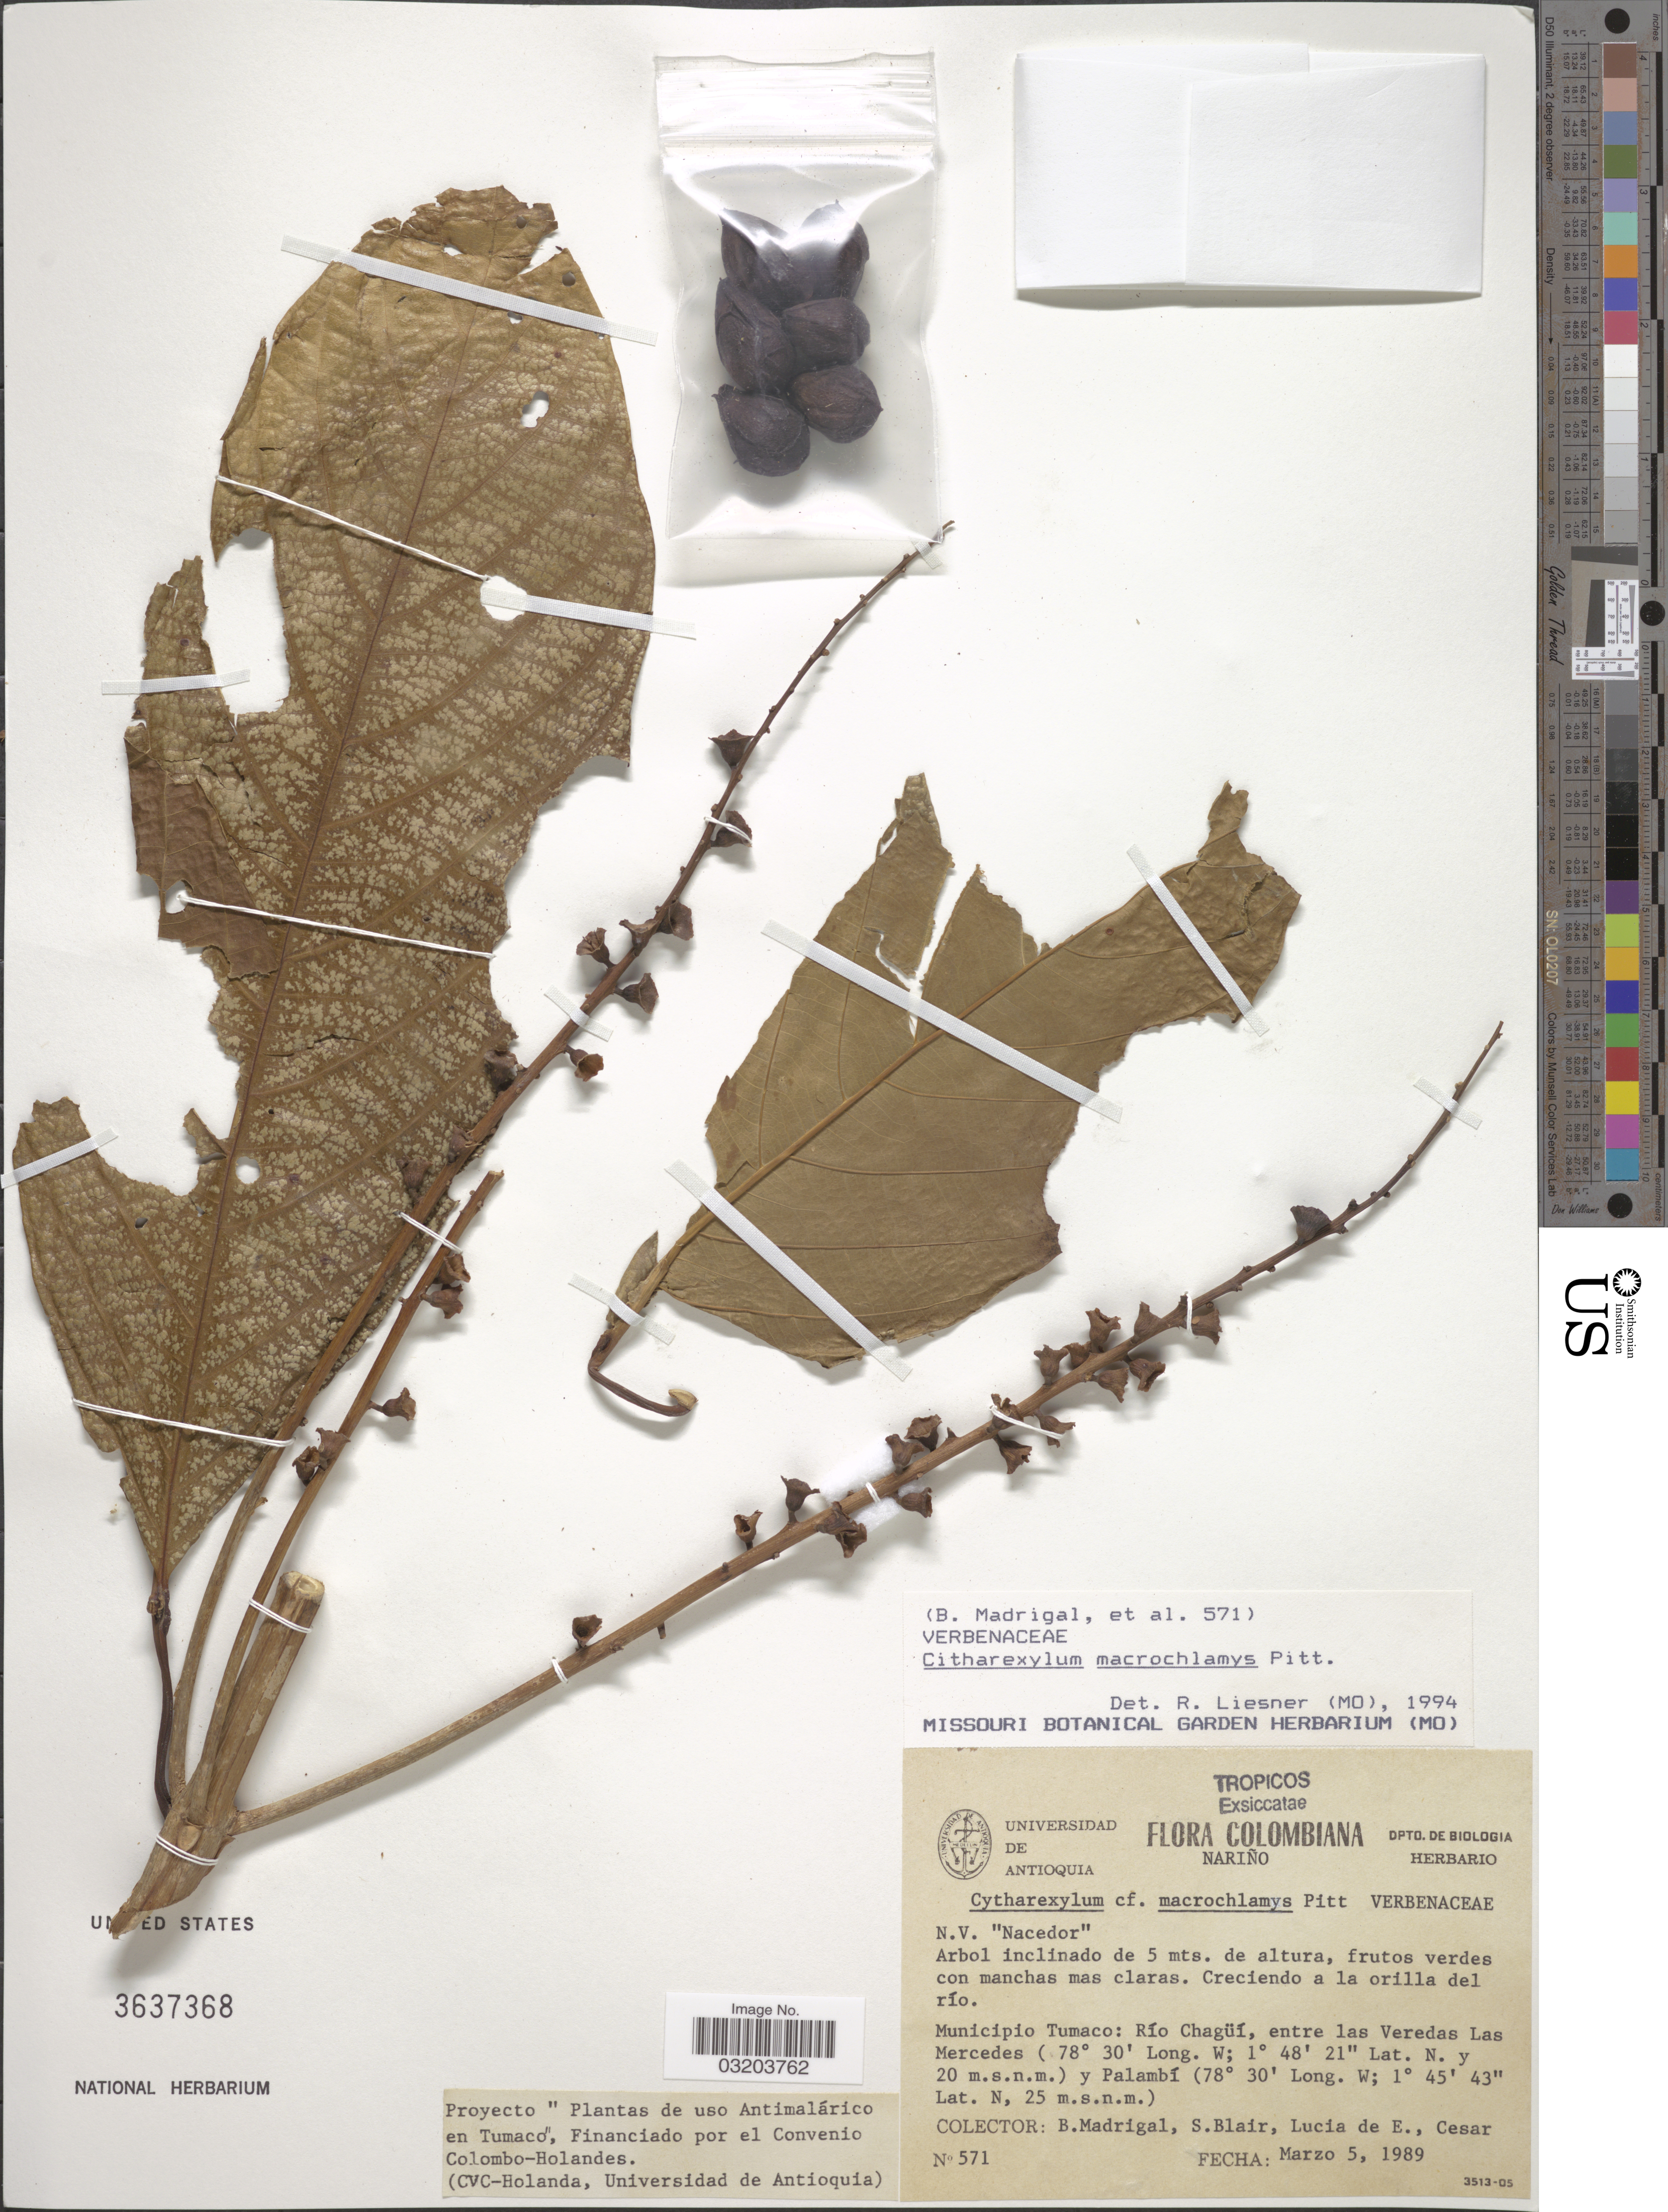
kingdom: Plantae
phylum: Tracheophyta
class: Magnoliopsida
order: Lamiales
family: Verbenaceae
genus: Citharexylum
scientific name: Citharexylum macrochlamys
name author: Pittier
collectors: B. E. Madrigal & S. M. Blair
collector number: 571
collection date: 1989-03-05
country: Colombia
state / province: Nariño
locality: Municipio Tumaco: Río Chagüí, entre las Veredas Las Mercedes y Palambí.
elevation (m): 20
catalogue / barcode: US 3637368